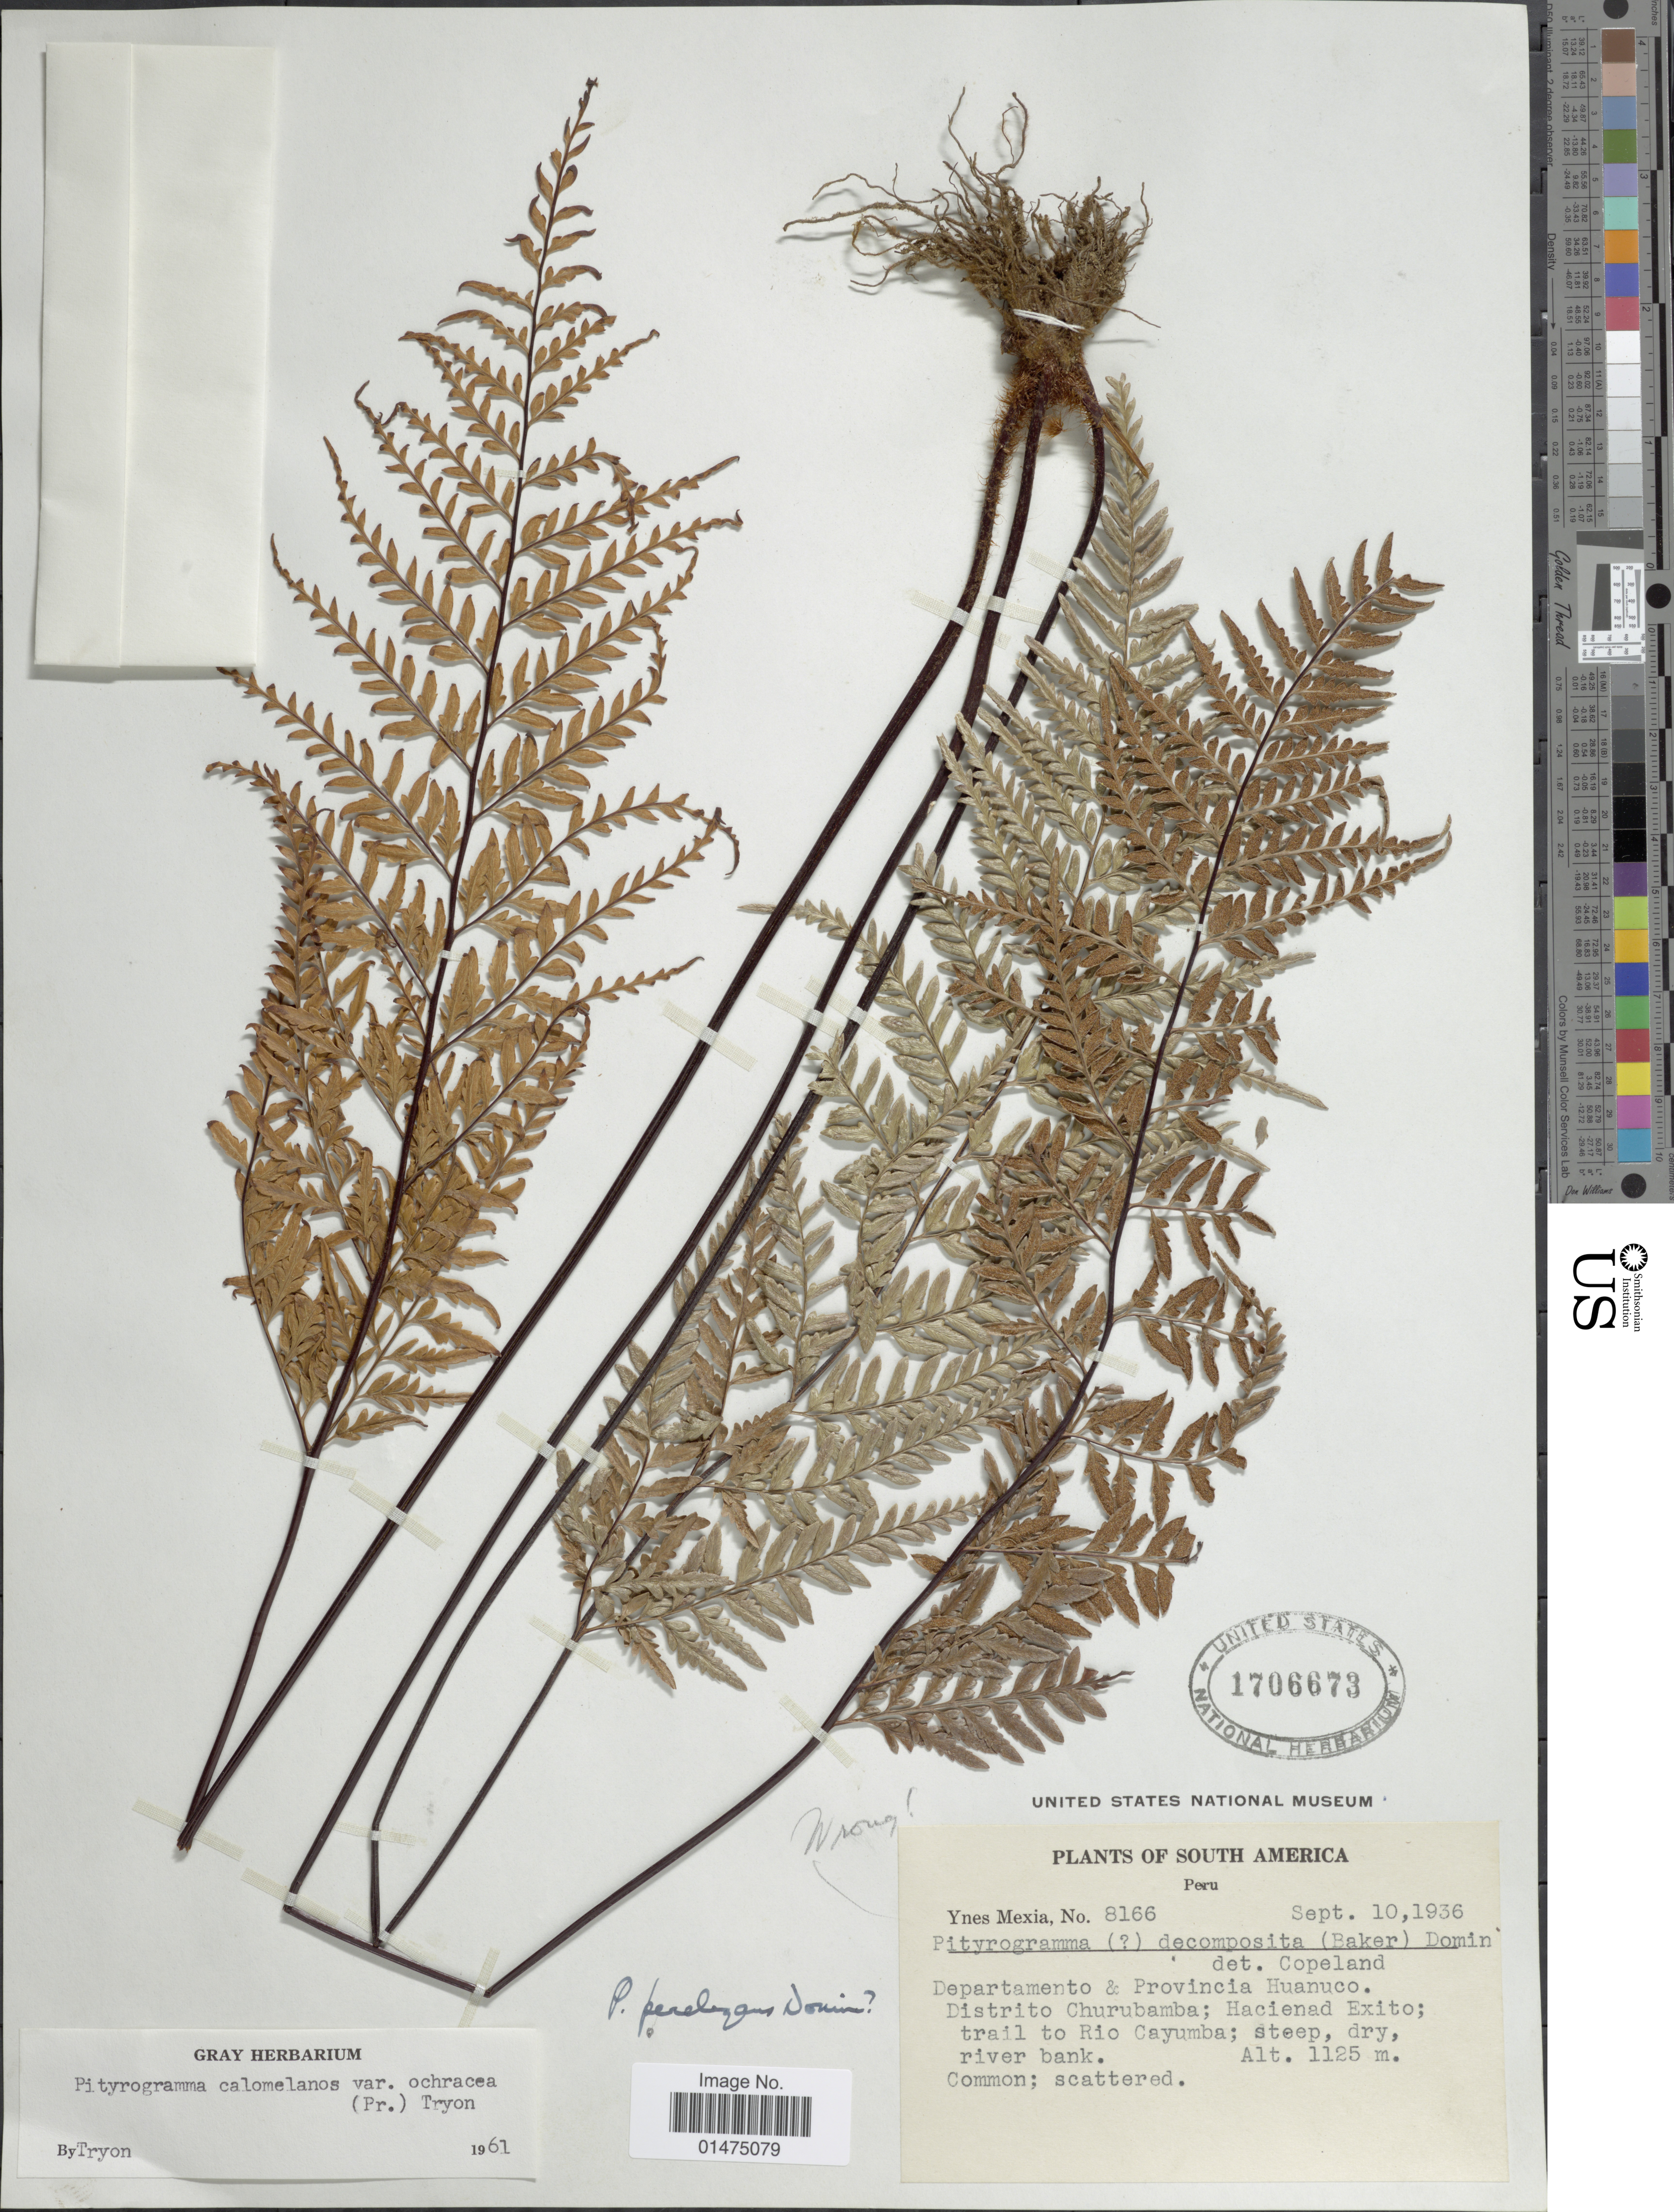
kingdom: Plantae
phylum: Tracheophyta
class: Polypodiopsida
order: Polypodiales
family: Pteridaceae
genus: Pityrogramma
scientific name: Pityrogramma ochracea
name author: (C. Presl) Domin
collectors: Y. Mexia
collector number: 8166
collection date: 1936-09-10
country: Peru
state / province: Huánuco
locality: Distrito Churubamba, Hacienad Exito, trail to Rio Cayumba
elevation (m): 1125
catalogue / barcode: US 1706673